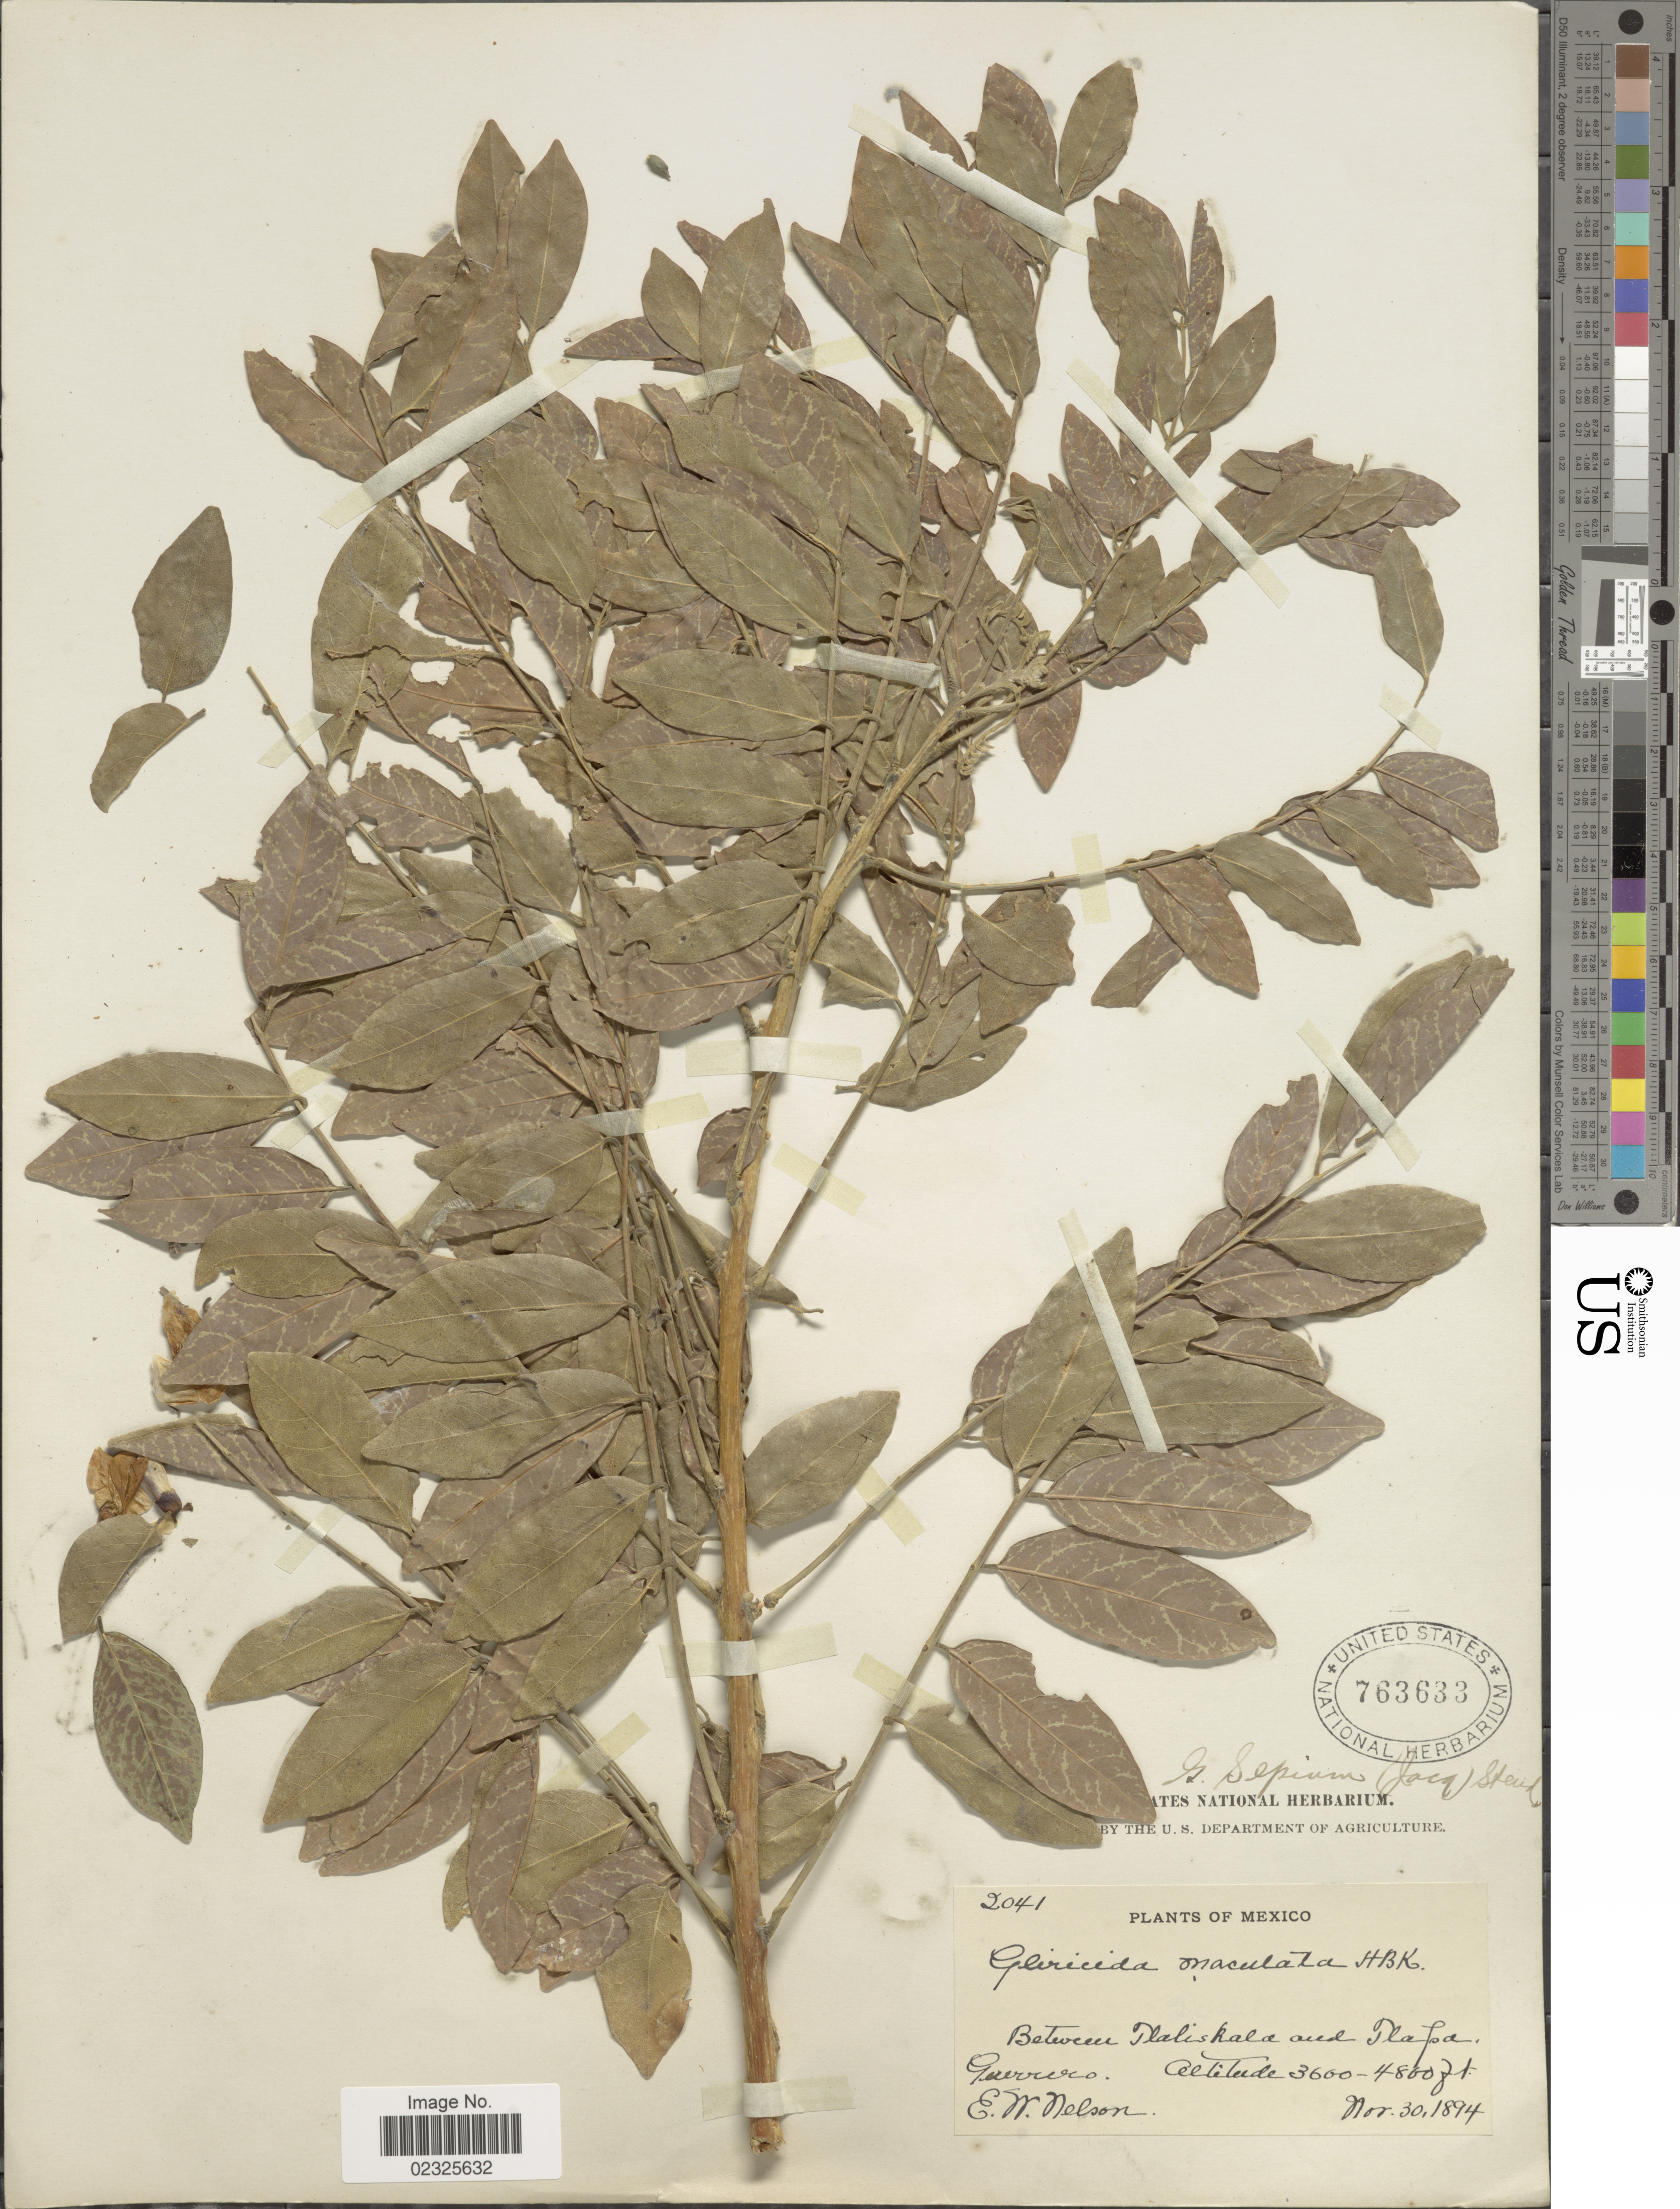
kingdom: Plantae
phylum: Tracheophyta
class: Magnoliopsida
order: Fabales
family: Fabaceae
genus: Gliricidia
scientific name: Gliricidia sepium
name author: (Jacq.) Kunth ex Walp.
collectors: E. W. Nelson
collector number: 2041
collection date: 1894-11-30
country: Mexico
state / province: Guerrero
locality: Between Tlaliskala and Tlapa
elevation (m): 1097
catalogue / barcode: US 763633